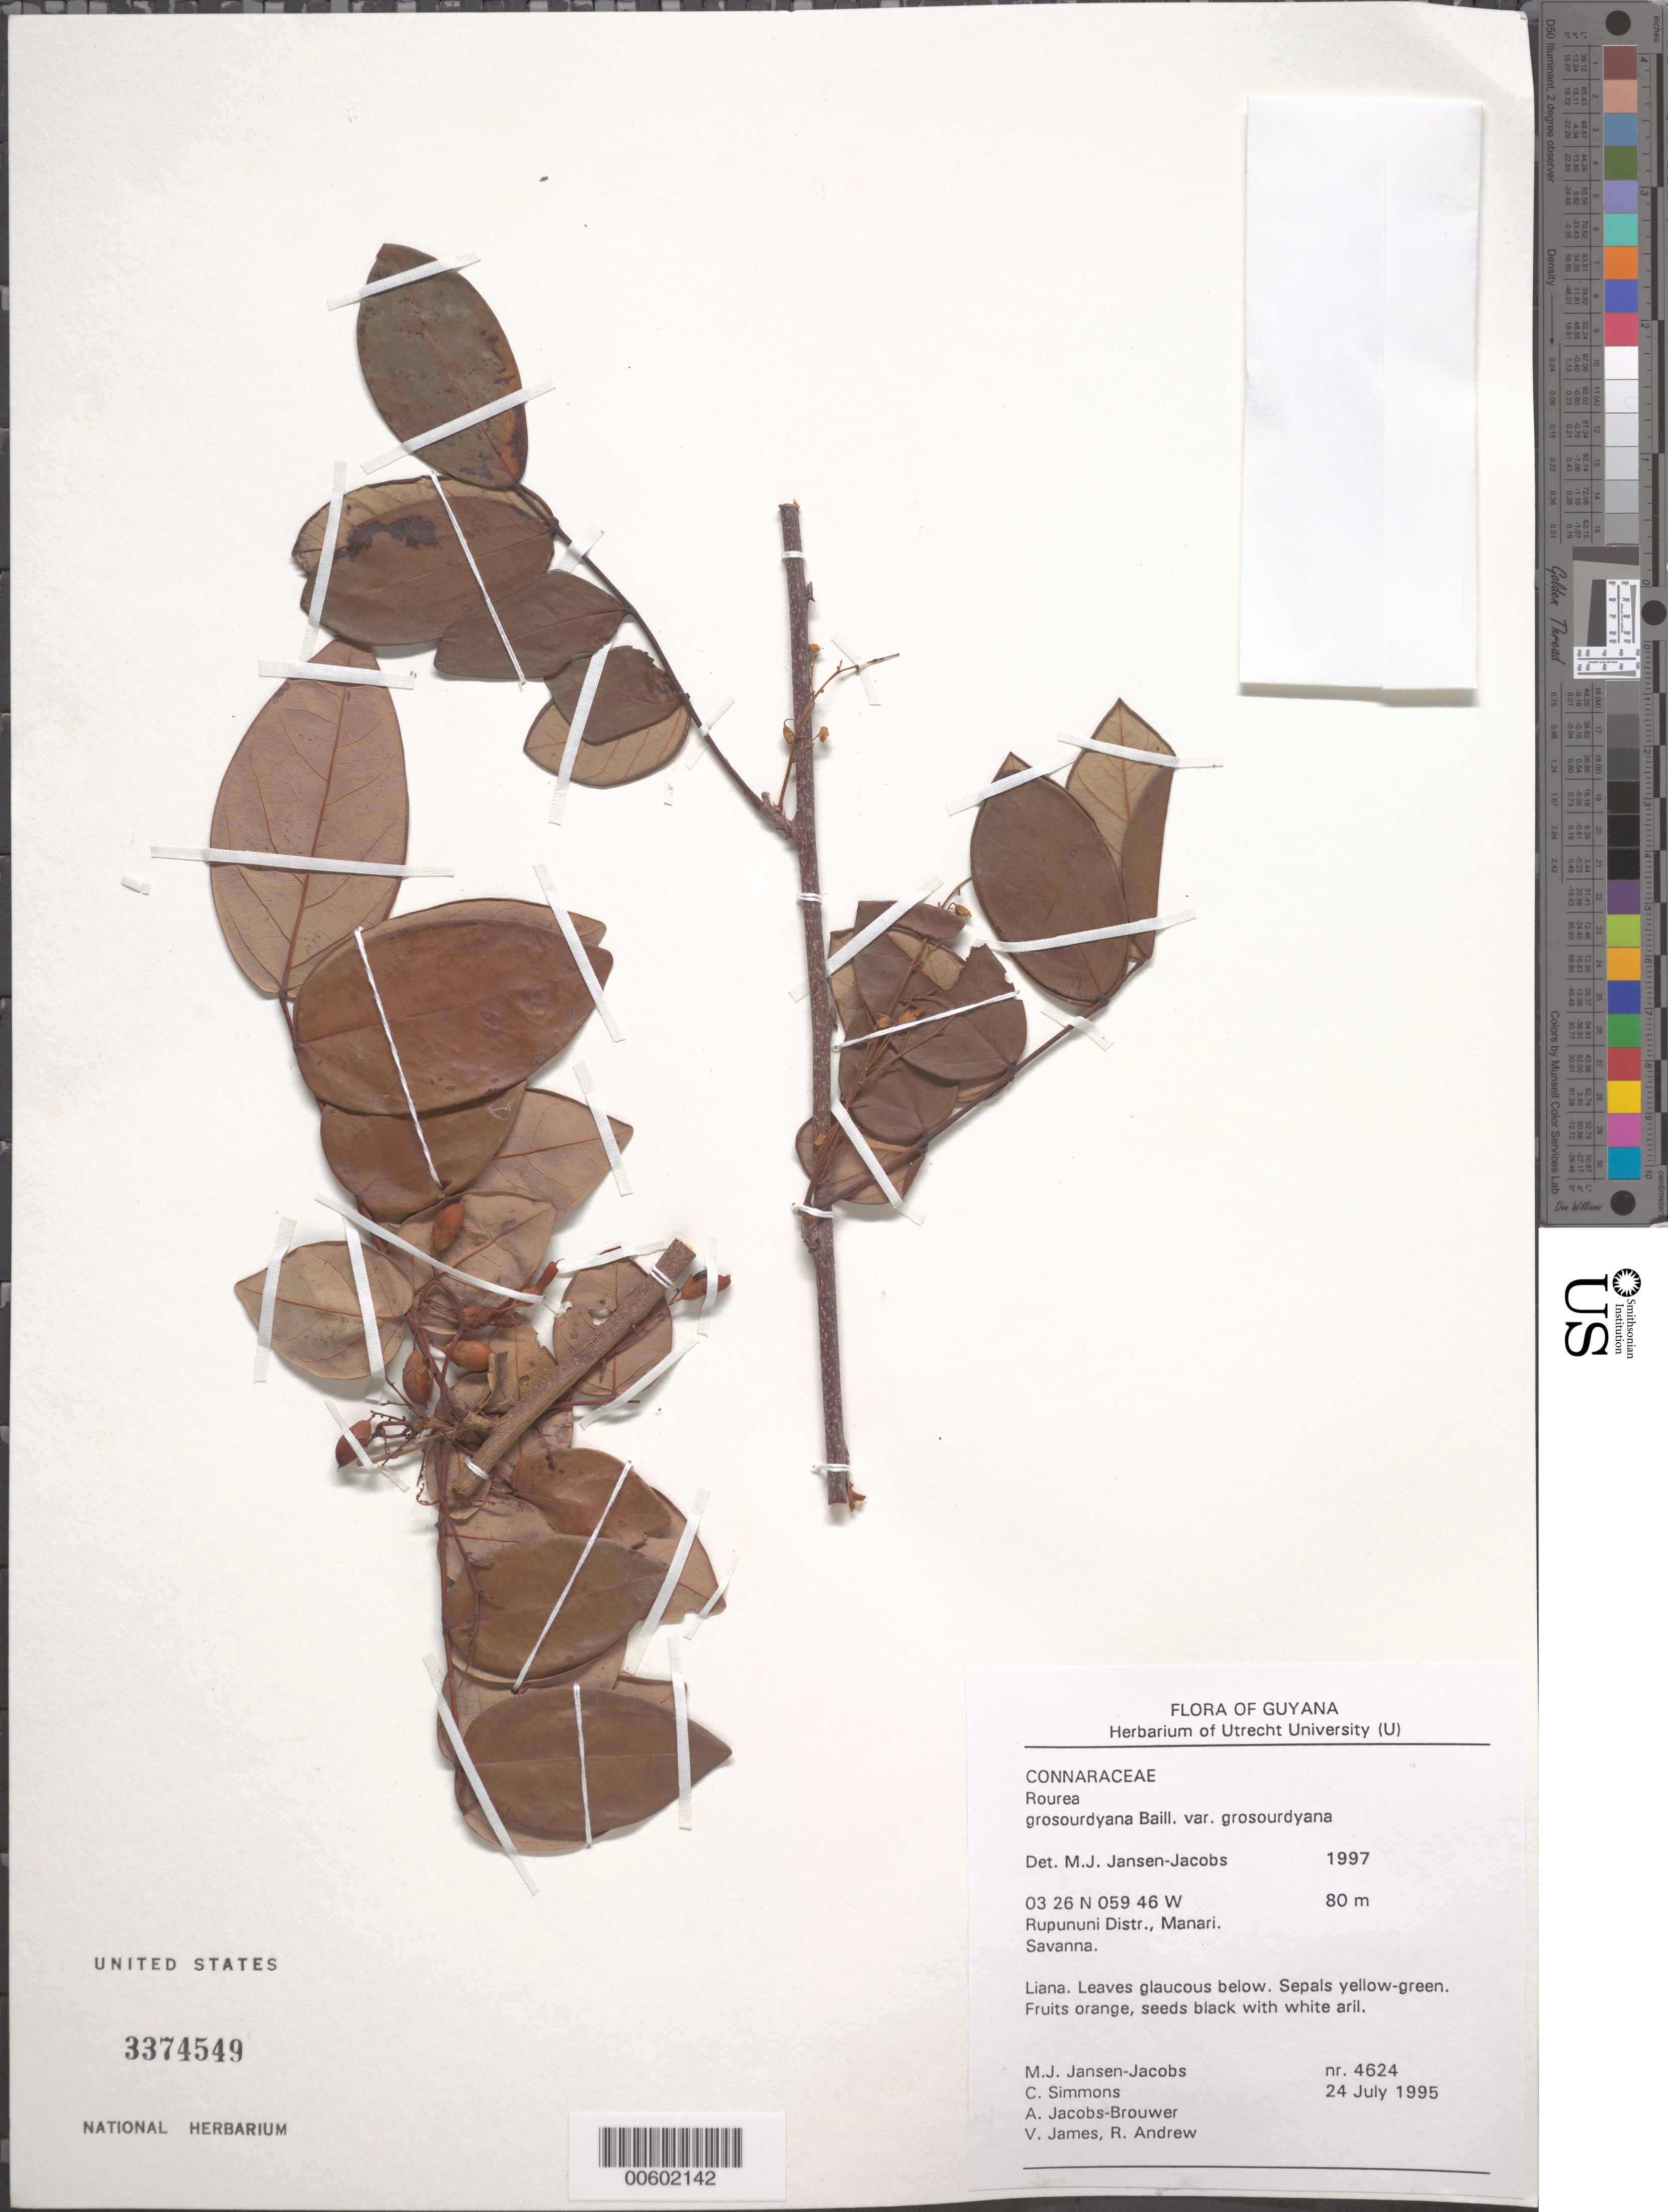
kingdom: Plantae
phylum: Tracheophyta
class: Magnoliopsida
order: Oxalidales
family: Connaraceae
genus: Rourea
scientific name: Rourea grosourdyana var. grosourdyana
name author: Baill.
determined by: Jansen-Jacobs, M. J., (U), Nationaal Herbarium Nederland, Utrecht University branch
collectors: M. J. Jansen-Jacobs, C. Simons, A. Jacobs-Brouwer, V. James & R. Andrew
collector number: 4624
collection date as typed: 24-Jul-95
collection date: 1995-07-24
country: Guyana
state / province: U. Takutu-U. Essequibo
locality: Manari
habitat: Savanna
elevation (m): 80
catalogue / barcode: US 3374549